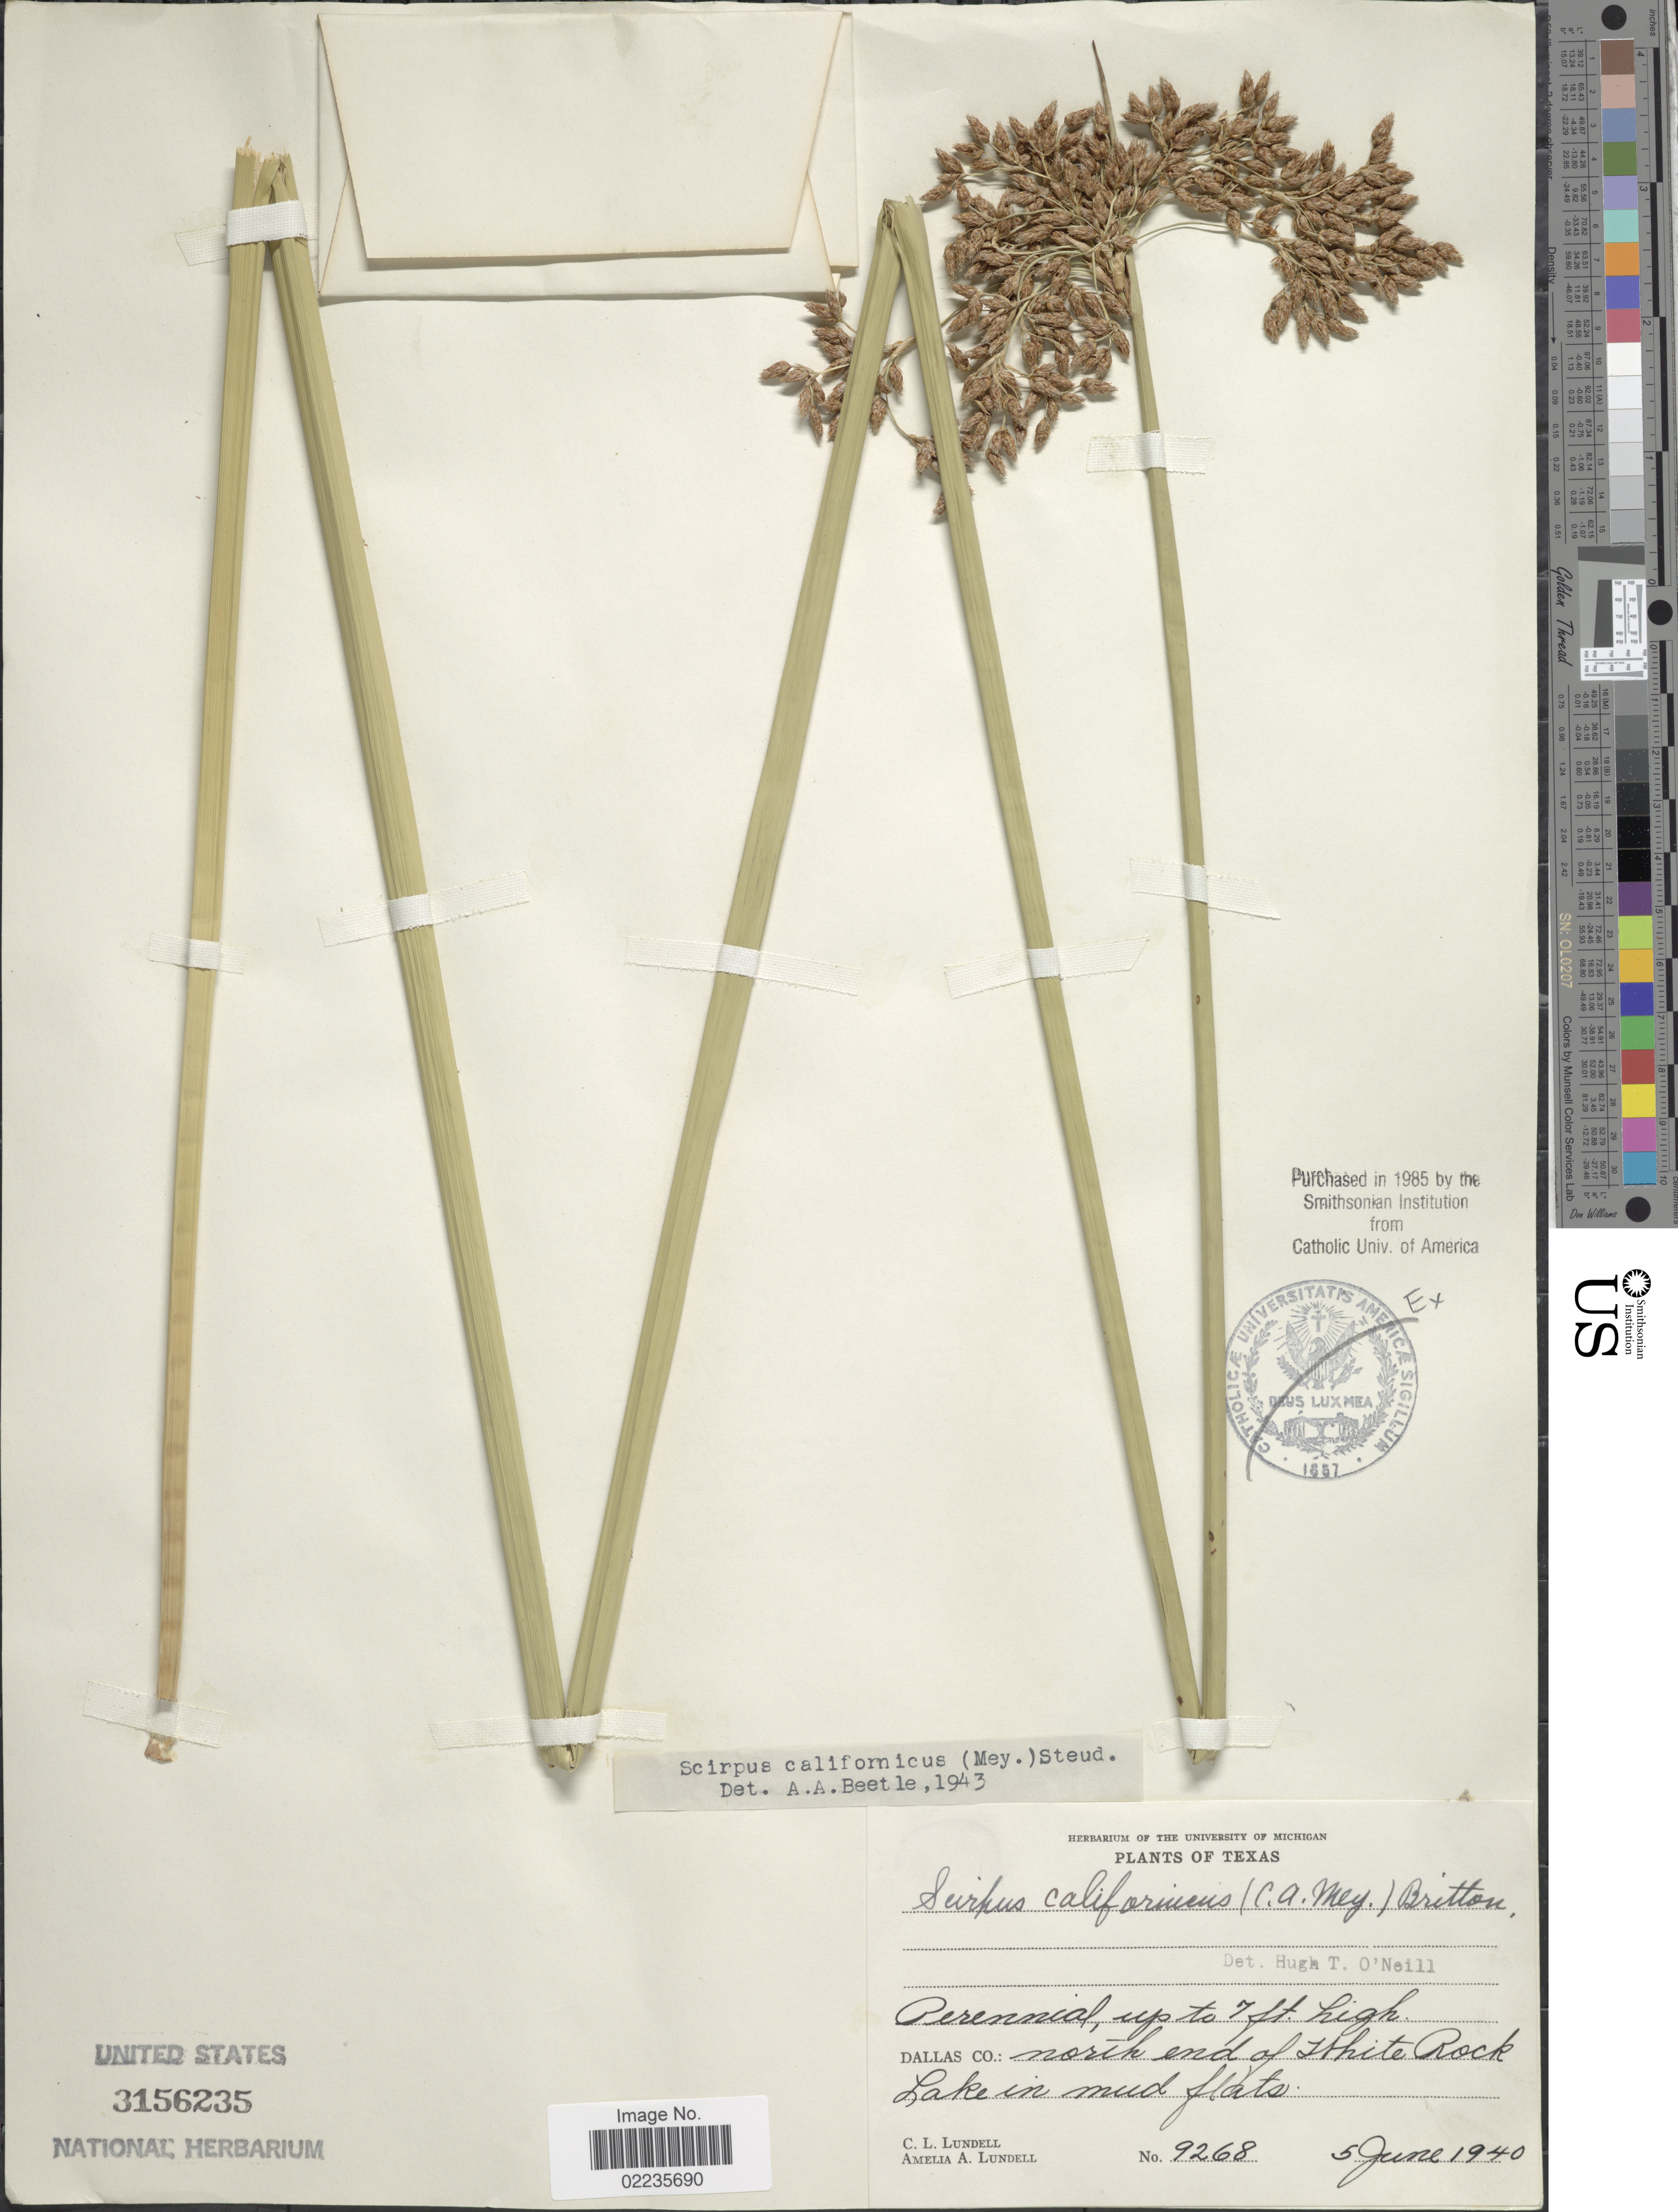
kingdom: Plantae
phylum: Tracheophyta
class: Liliopsida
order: Poales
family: Cyperaceae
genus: Schoenoplectus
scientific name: Schoenoplectus californicus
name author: (C.A. Mey.) Soják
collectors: C. L. Lundell & A. A. Lundell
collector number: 9268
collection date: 1940-06-05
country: United States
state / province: Texas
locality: Dallas Co.: north end of White Rock Lake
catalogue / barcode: US 3156235